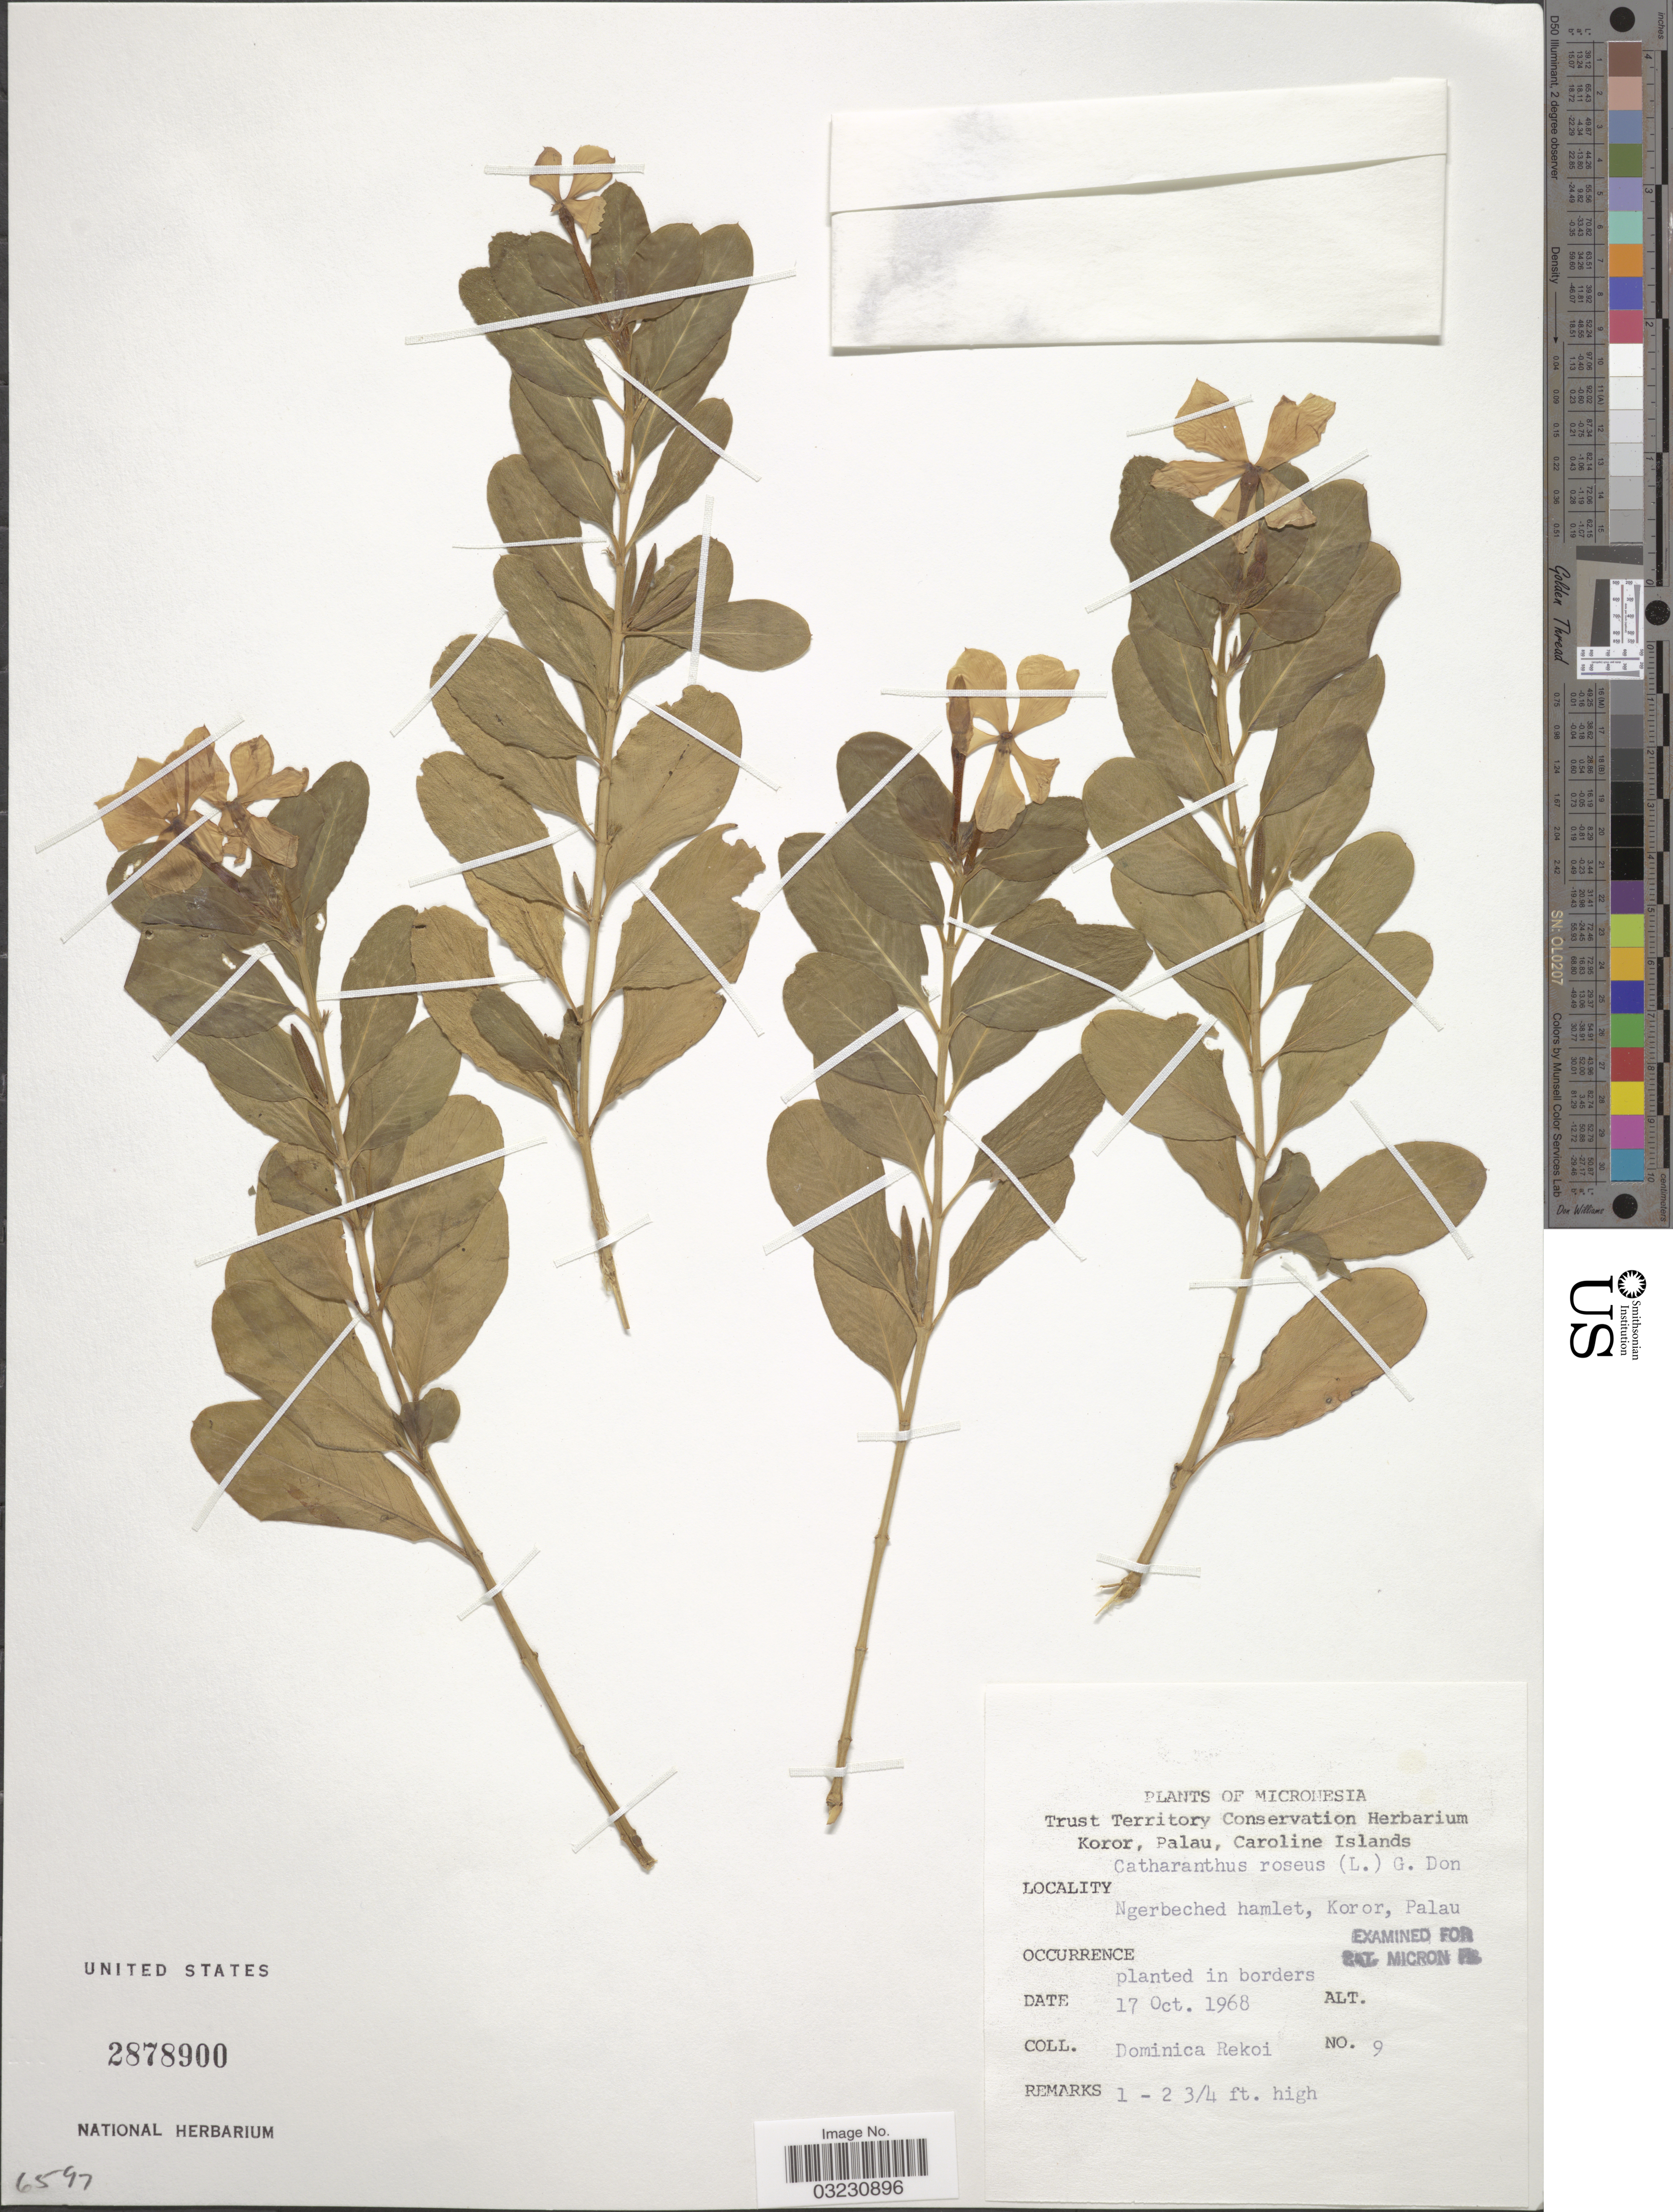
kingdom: Plantae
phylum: Tracheophyta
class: Magnoliopsida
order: Gentianales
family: Apocynaceae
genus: Catharanthus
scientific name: Catharanthus roseus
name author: (L.) G. Don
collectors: D. Rekoi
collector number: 9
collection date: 1968-10-17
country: Palau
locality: Micronesia. Ngerbeched hamlet, Koror, Palau. In borders.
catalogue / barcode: US 2878900